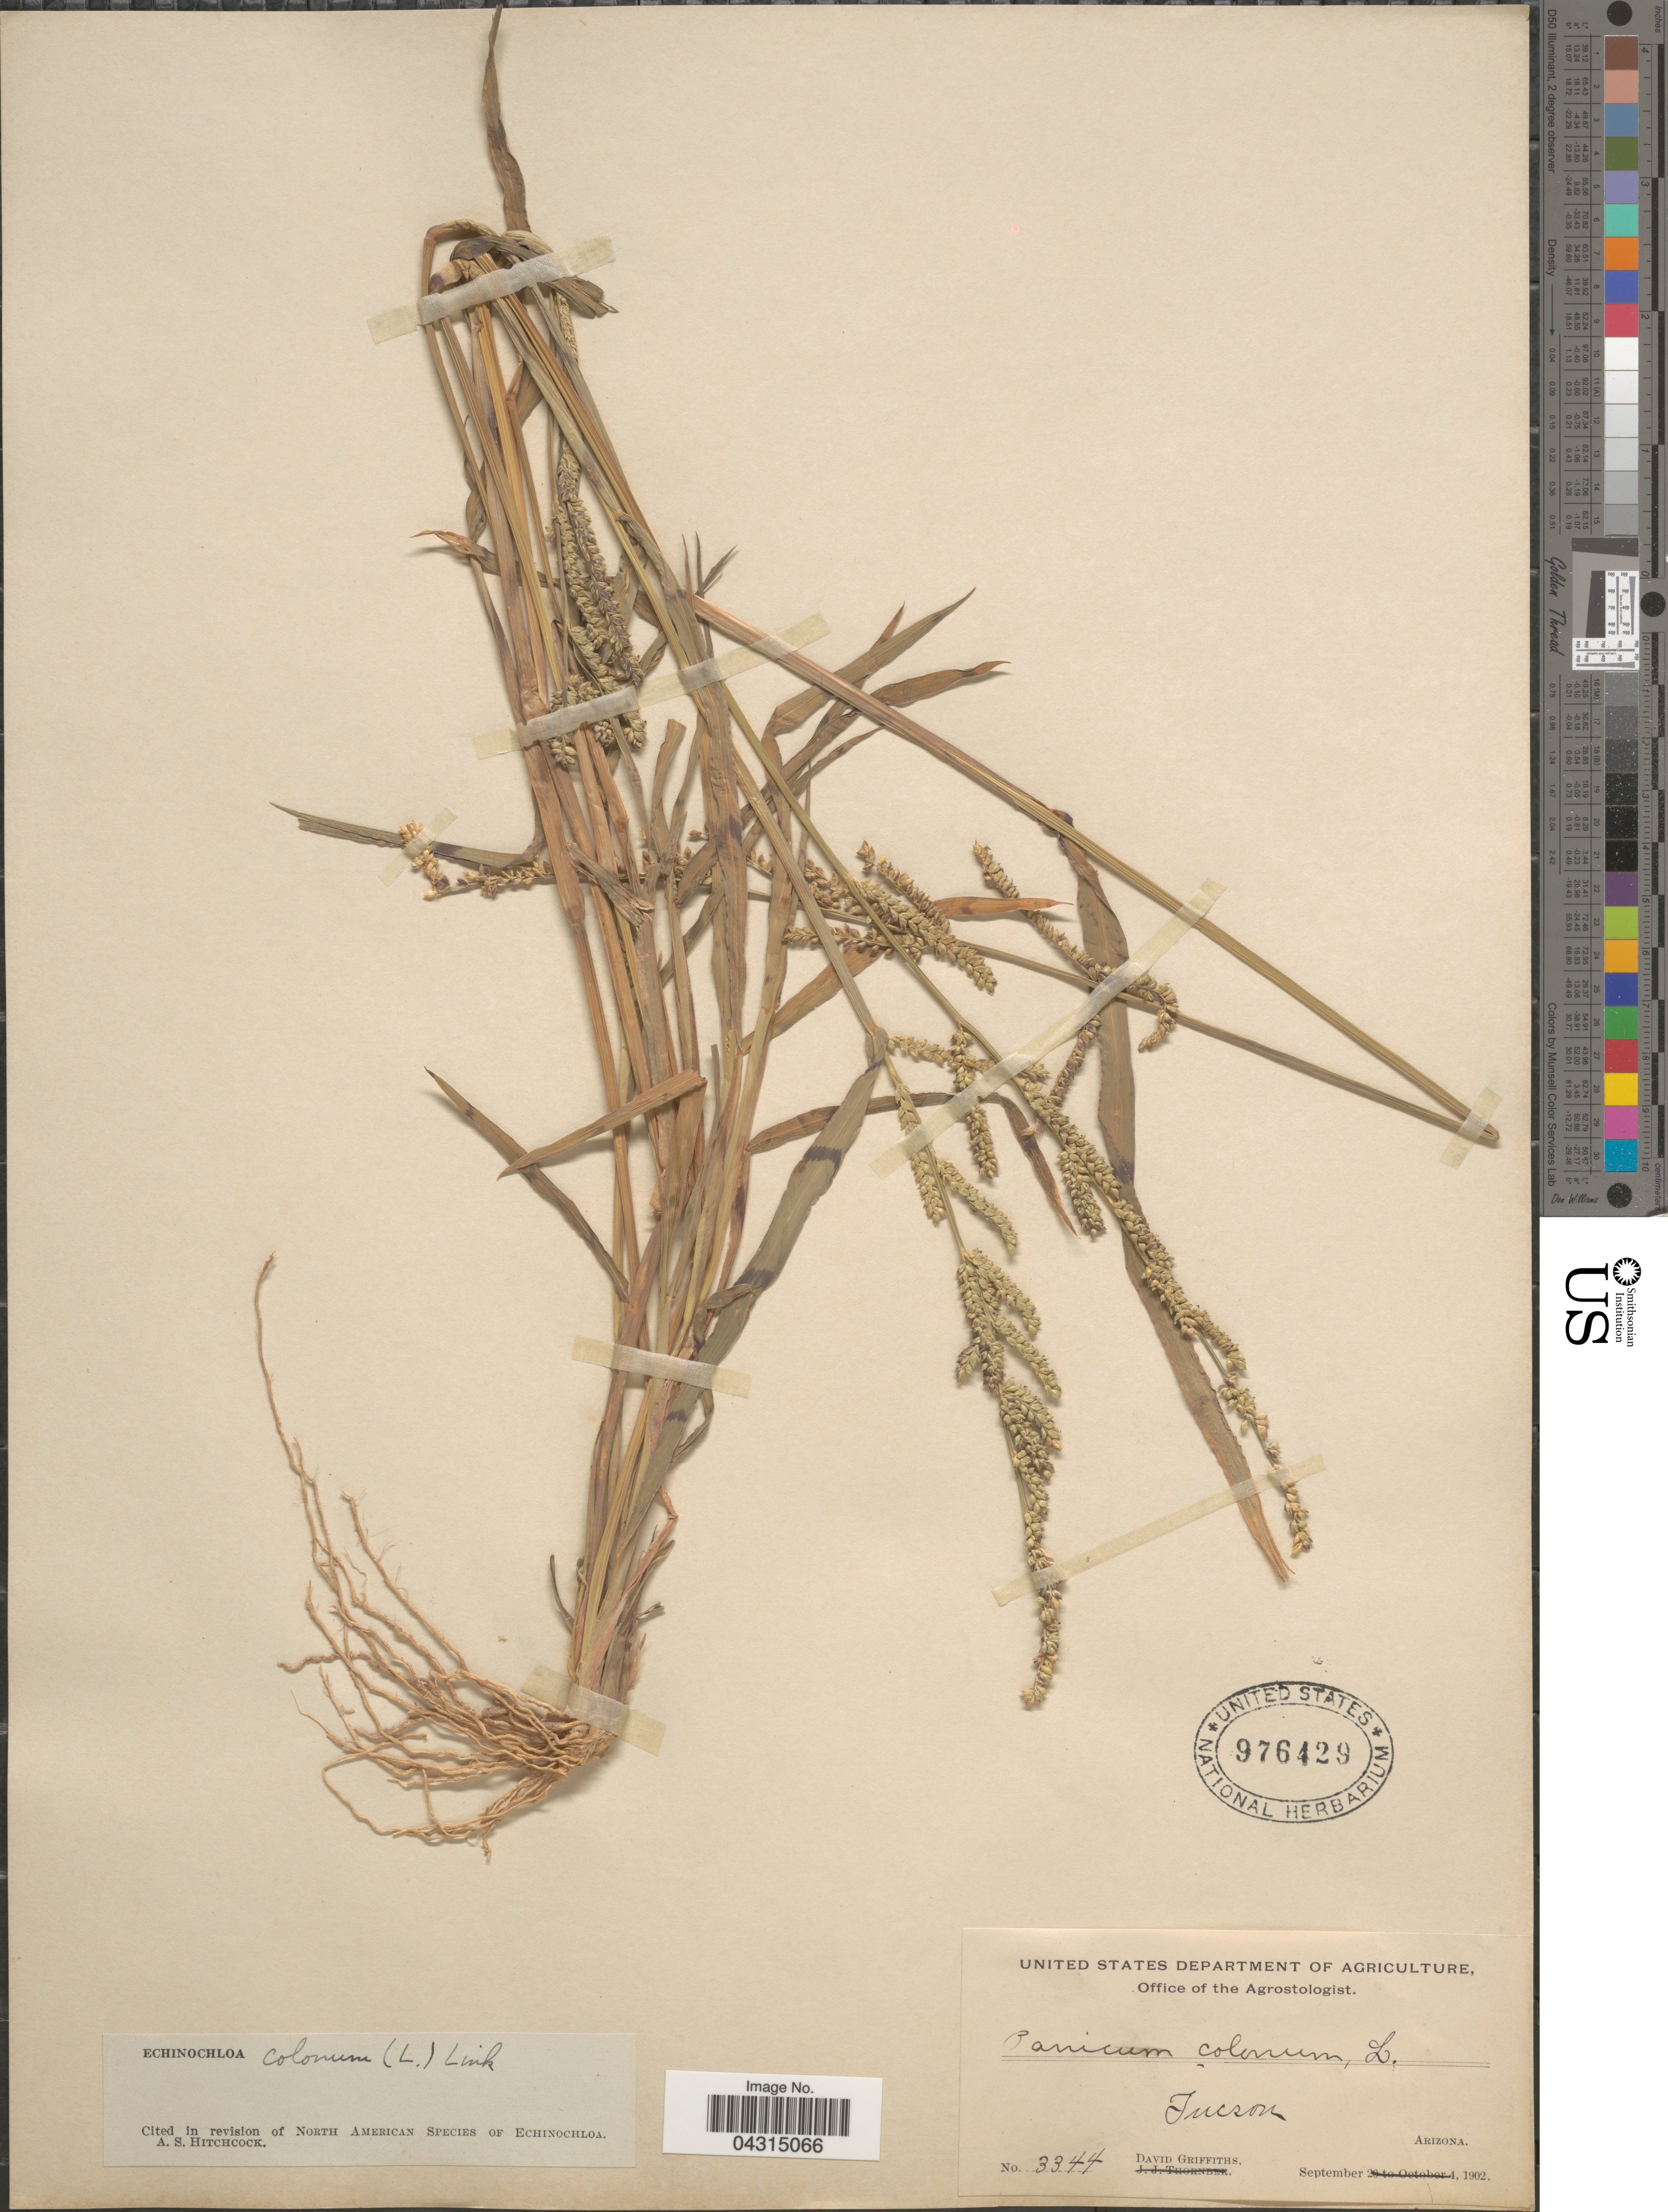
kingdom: Plantae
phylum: Tracheophyta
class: Liliopsida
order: Poales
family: Poaceae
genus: Echinochloa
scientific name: Echinochloa colona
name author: (L.) Link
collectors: D. Griffiths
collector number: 3344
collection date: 1902-09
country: United States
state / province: Arizona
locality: Tucson.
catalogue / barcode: US 976429